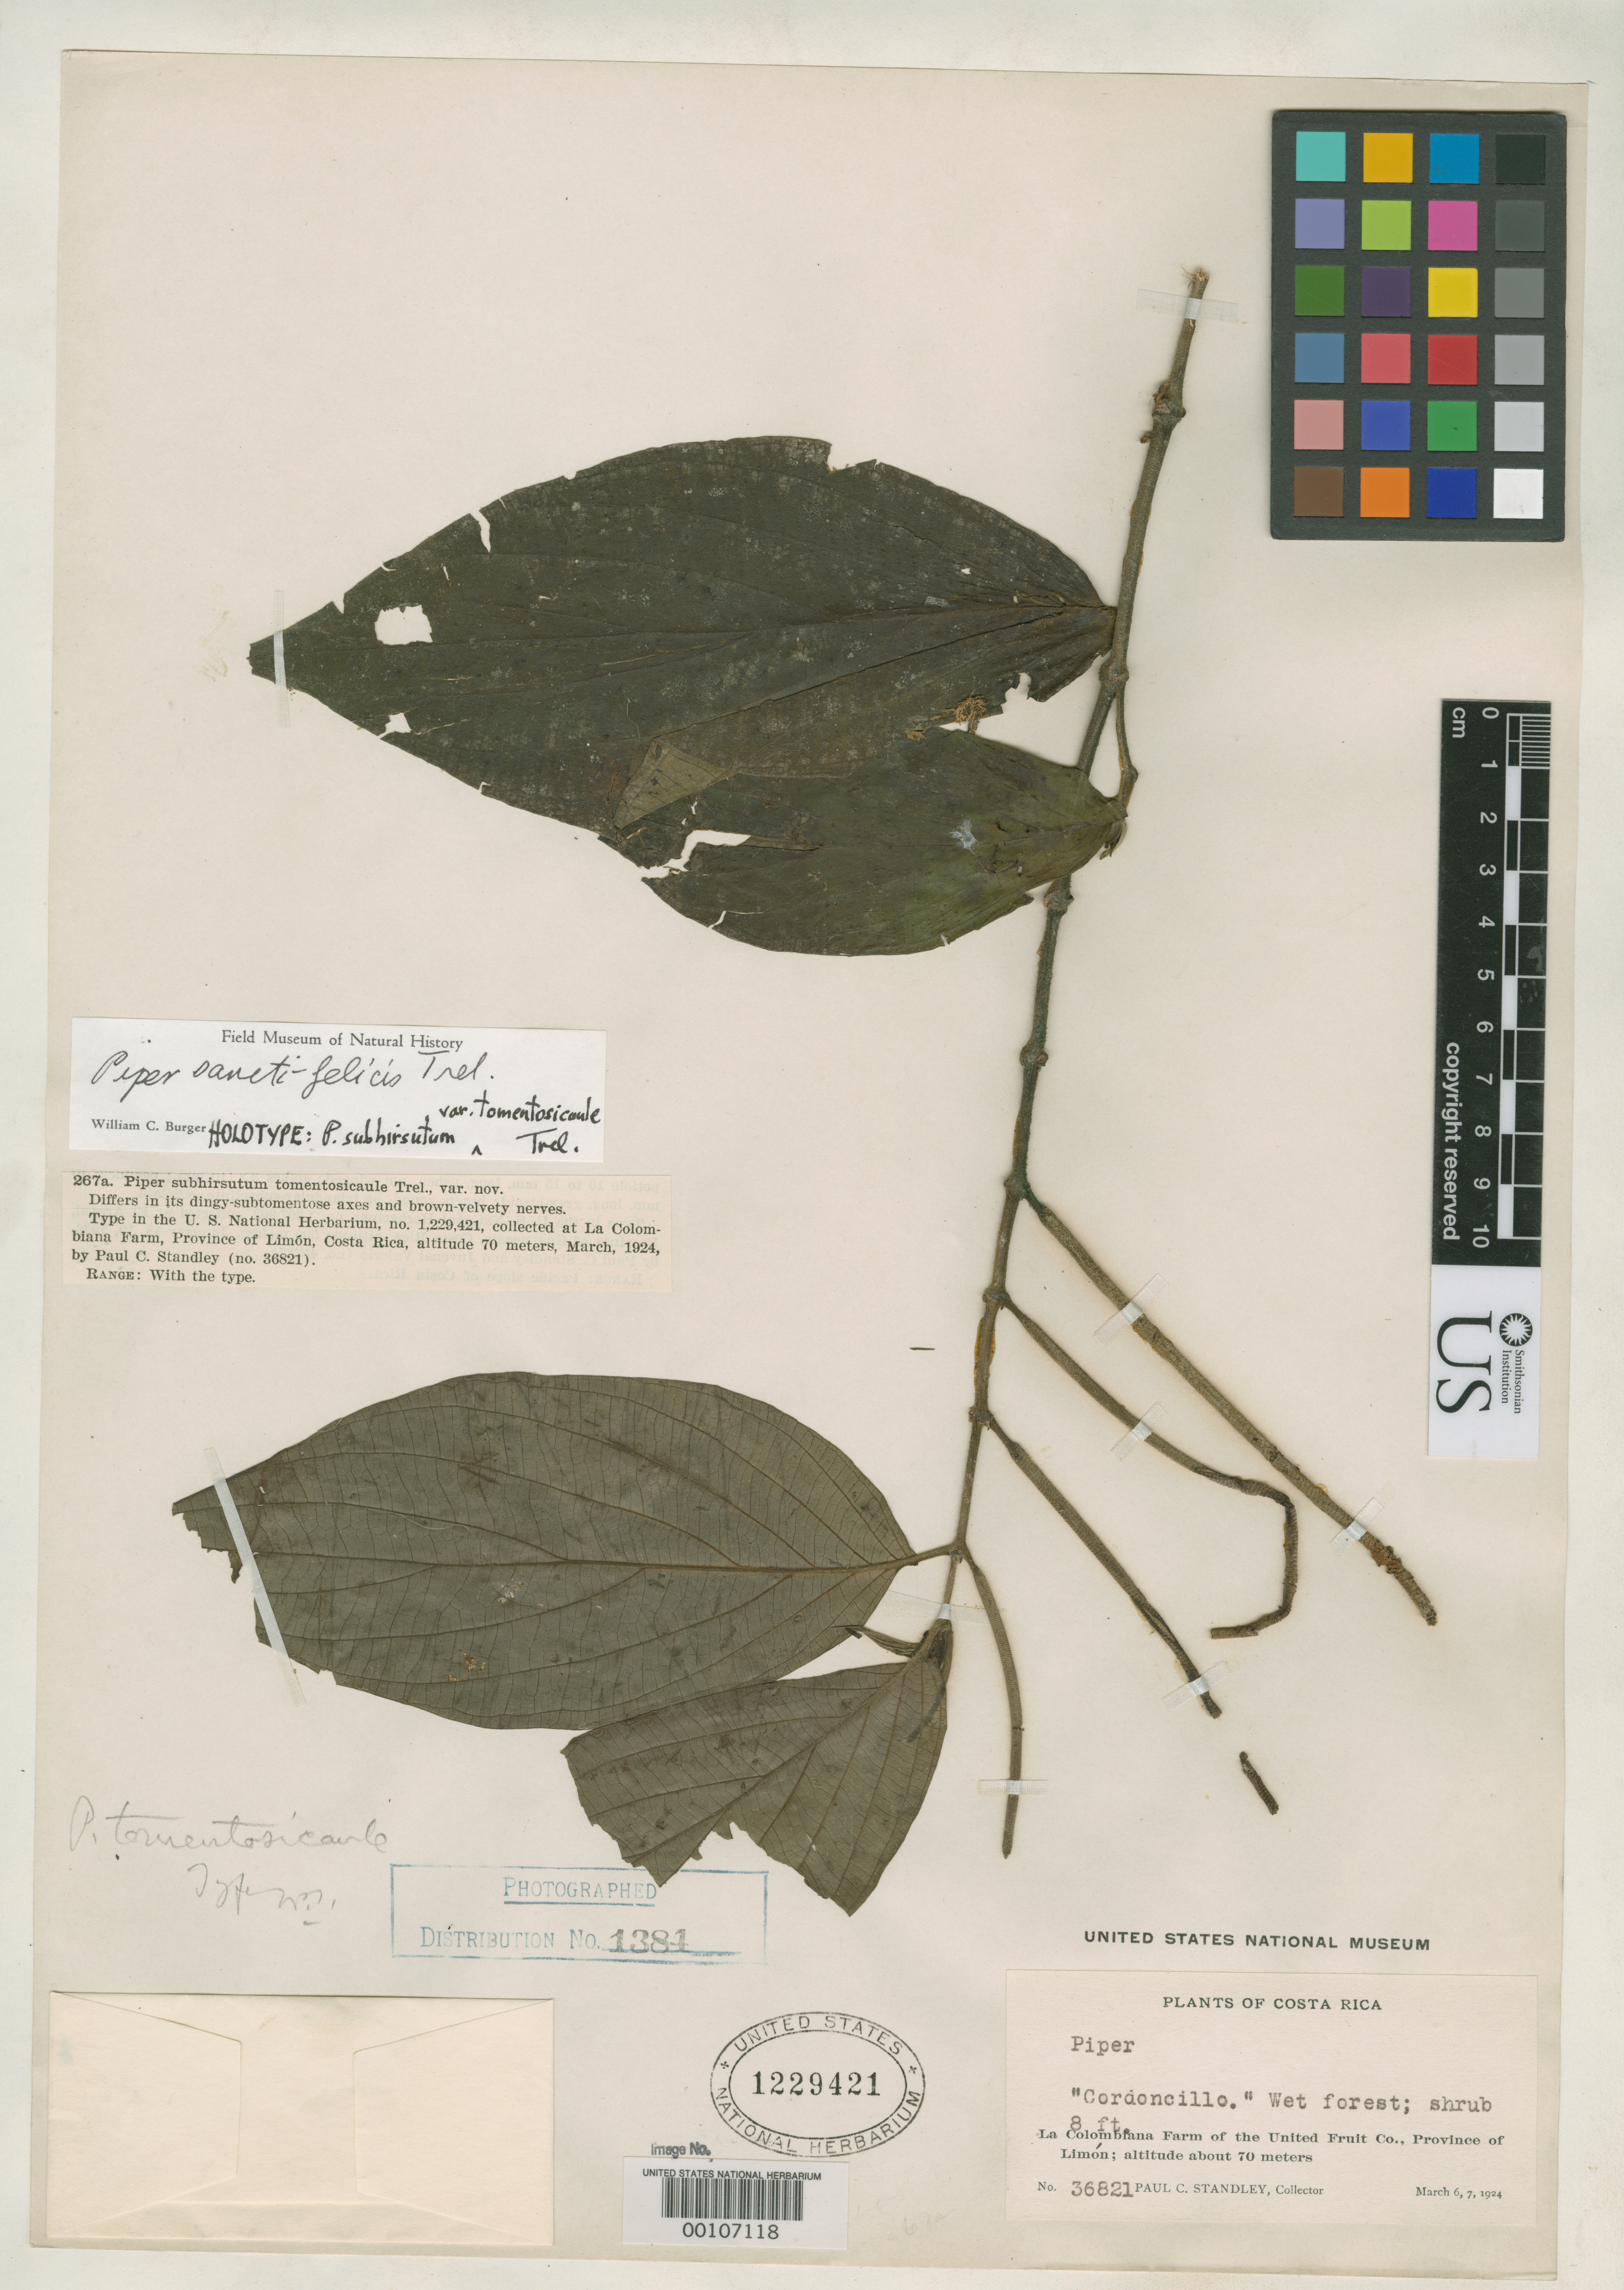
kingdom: Plantae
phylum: Tracheophyta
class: Magnoliopsida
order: Piperales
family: Piperaceae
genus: Piper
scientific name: Piper subhirsutum var. tomentosicuale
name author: Trel.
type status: Holotype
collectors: P. C. Standley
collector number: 36821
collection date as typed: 06 Mar 1924 to 07 Mar 1924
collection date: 1924-03-06/1924-03-07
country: Costa Rica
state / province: Limón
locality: La Colombiana Farm, United Fruit Co.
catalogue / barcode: US 1229421